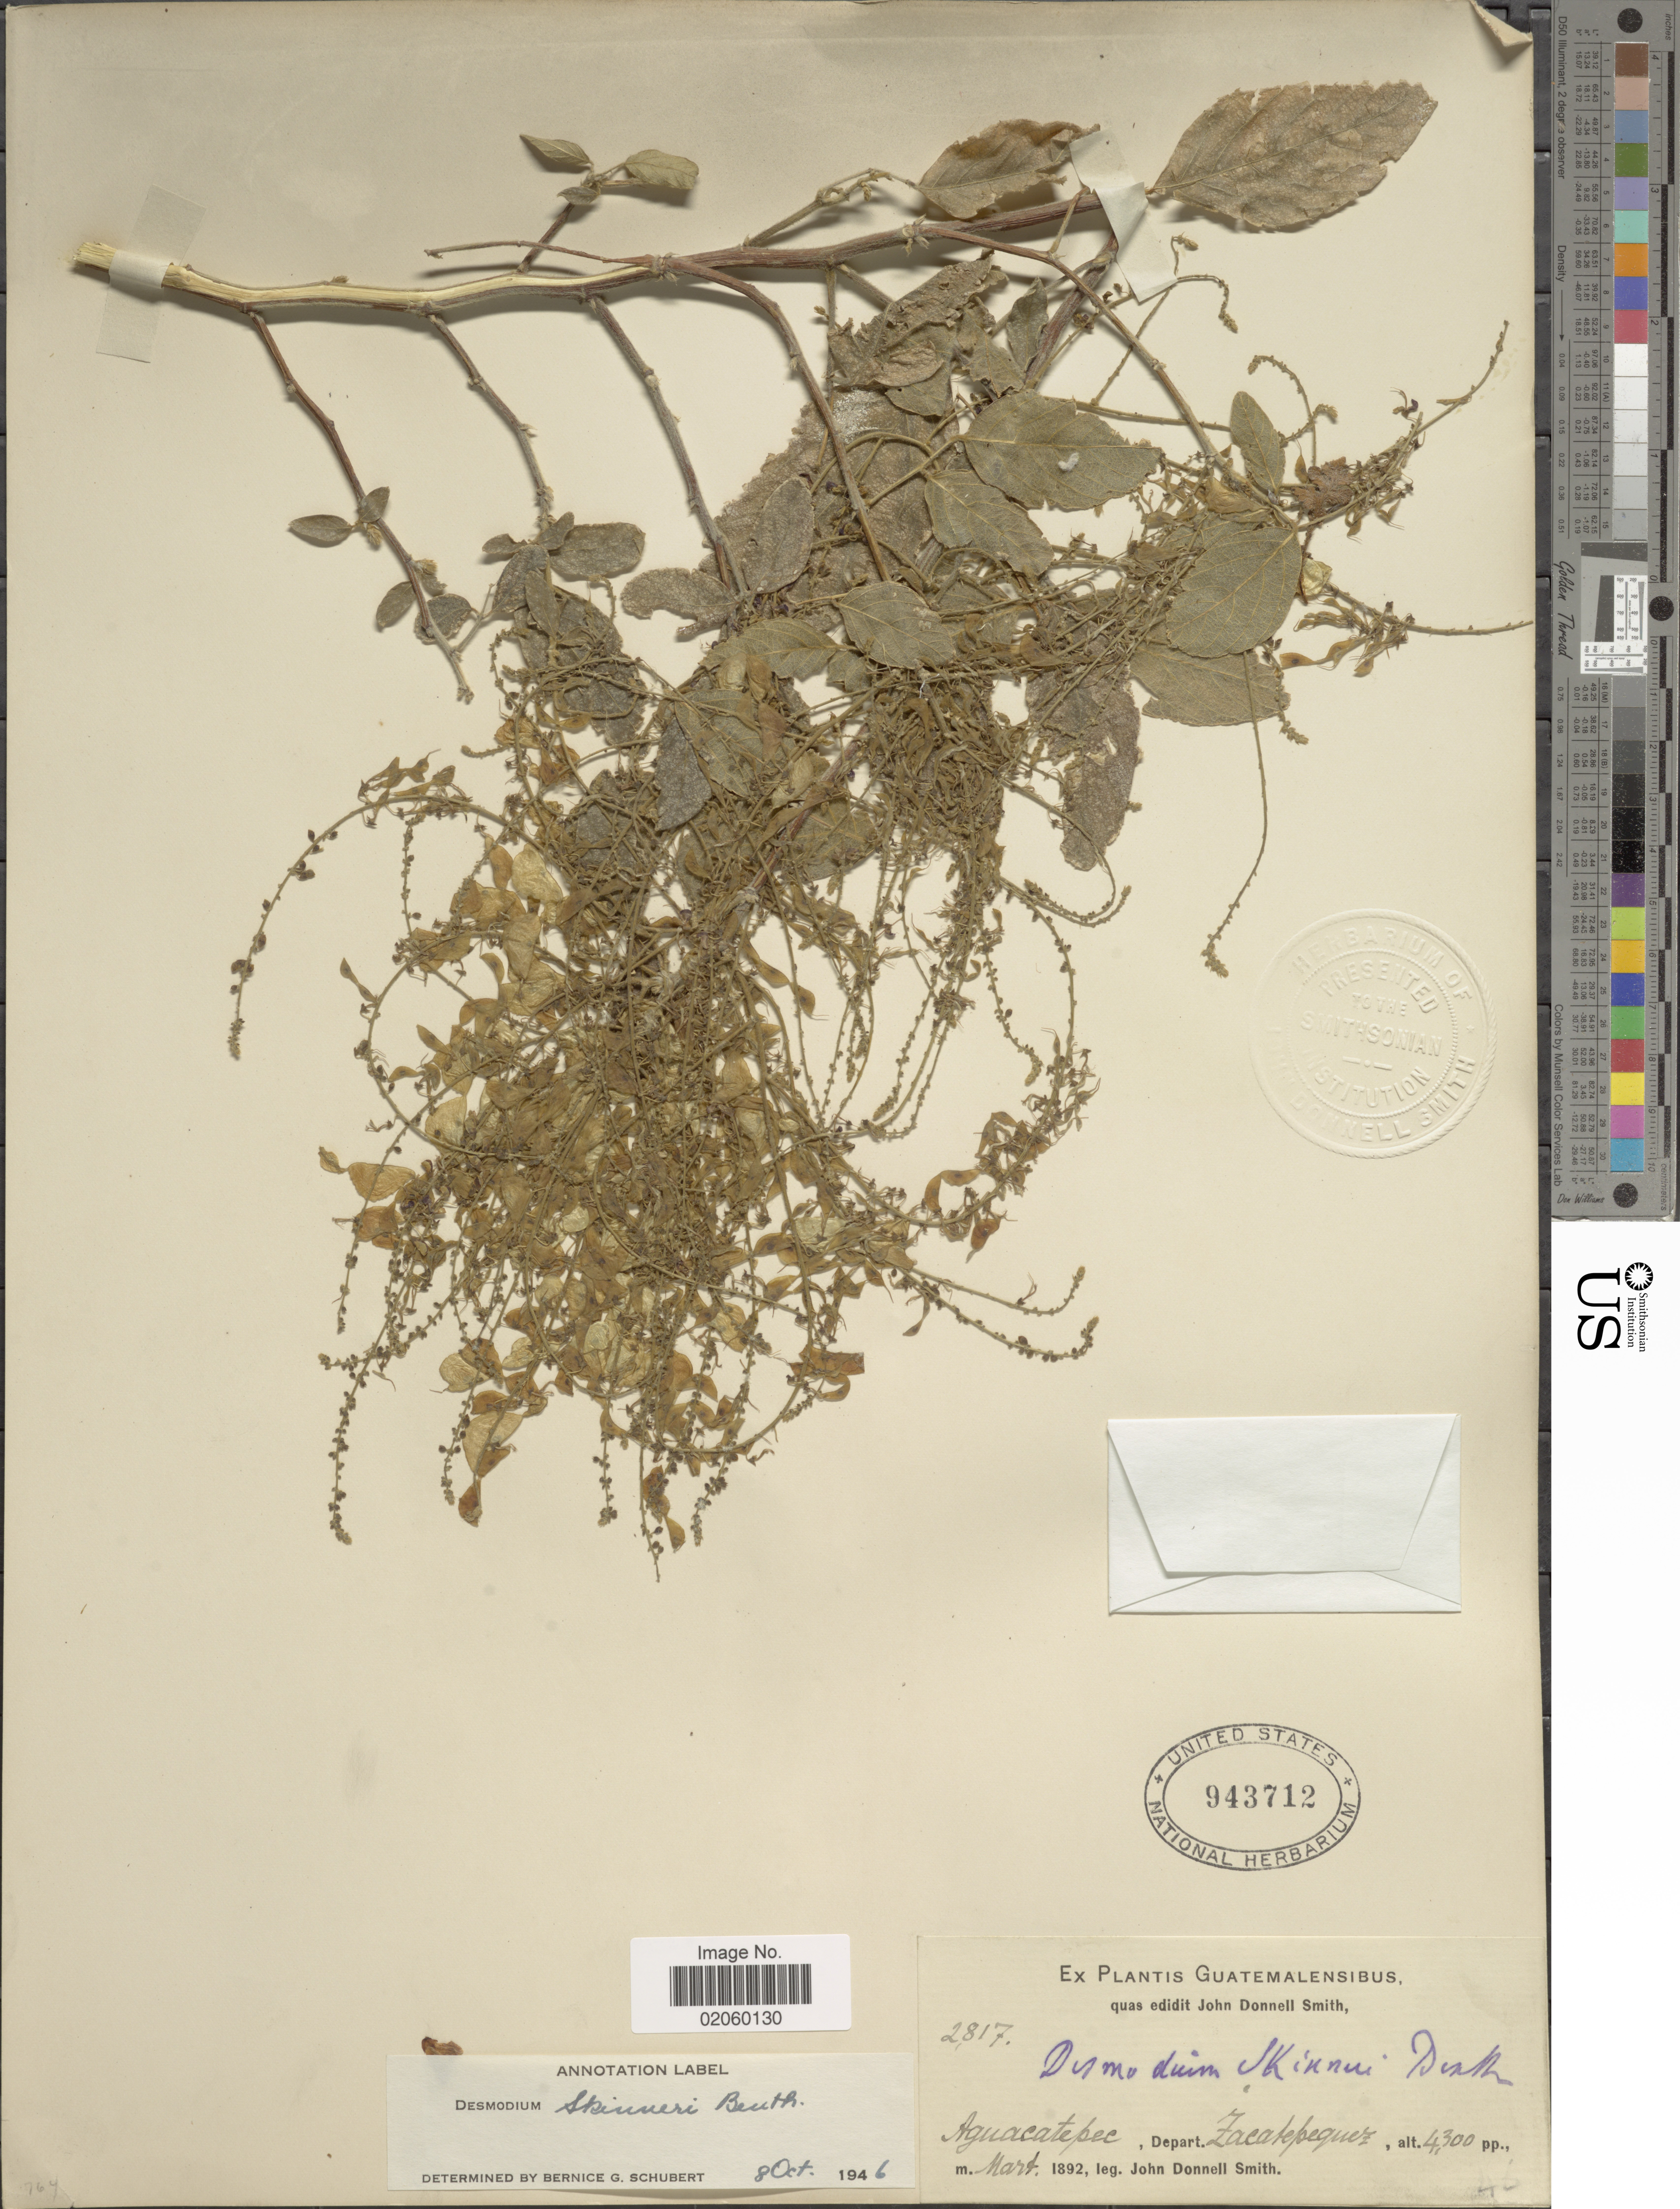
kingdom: Plantae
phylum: Tracheophyta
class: Magnoliopsida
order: Fabales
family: Fabaceae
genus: Desmodium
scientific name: Desmodium skinneri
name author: Benth. ex Hemsl.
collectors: J. Donnell Smith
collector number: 2817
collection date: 1892-03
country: Guatemala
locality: Aguacatepec, Depart. Zacatepequez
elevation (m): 1311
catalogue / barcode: US 943712